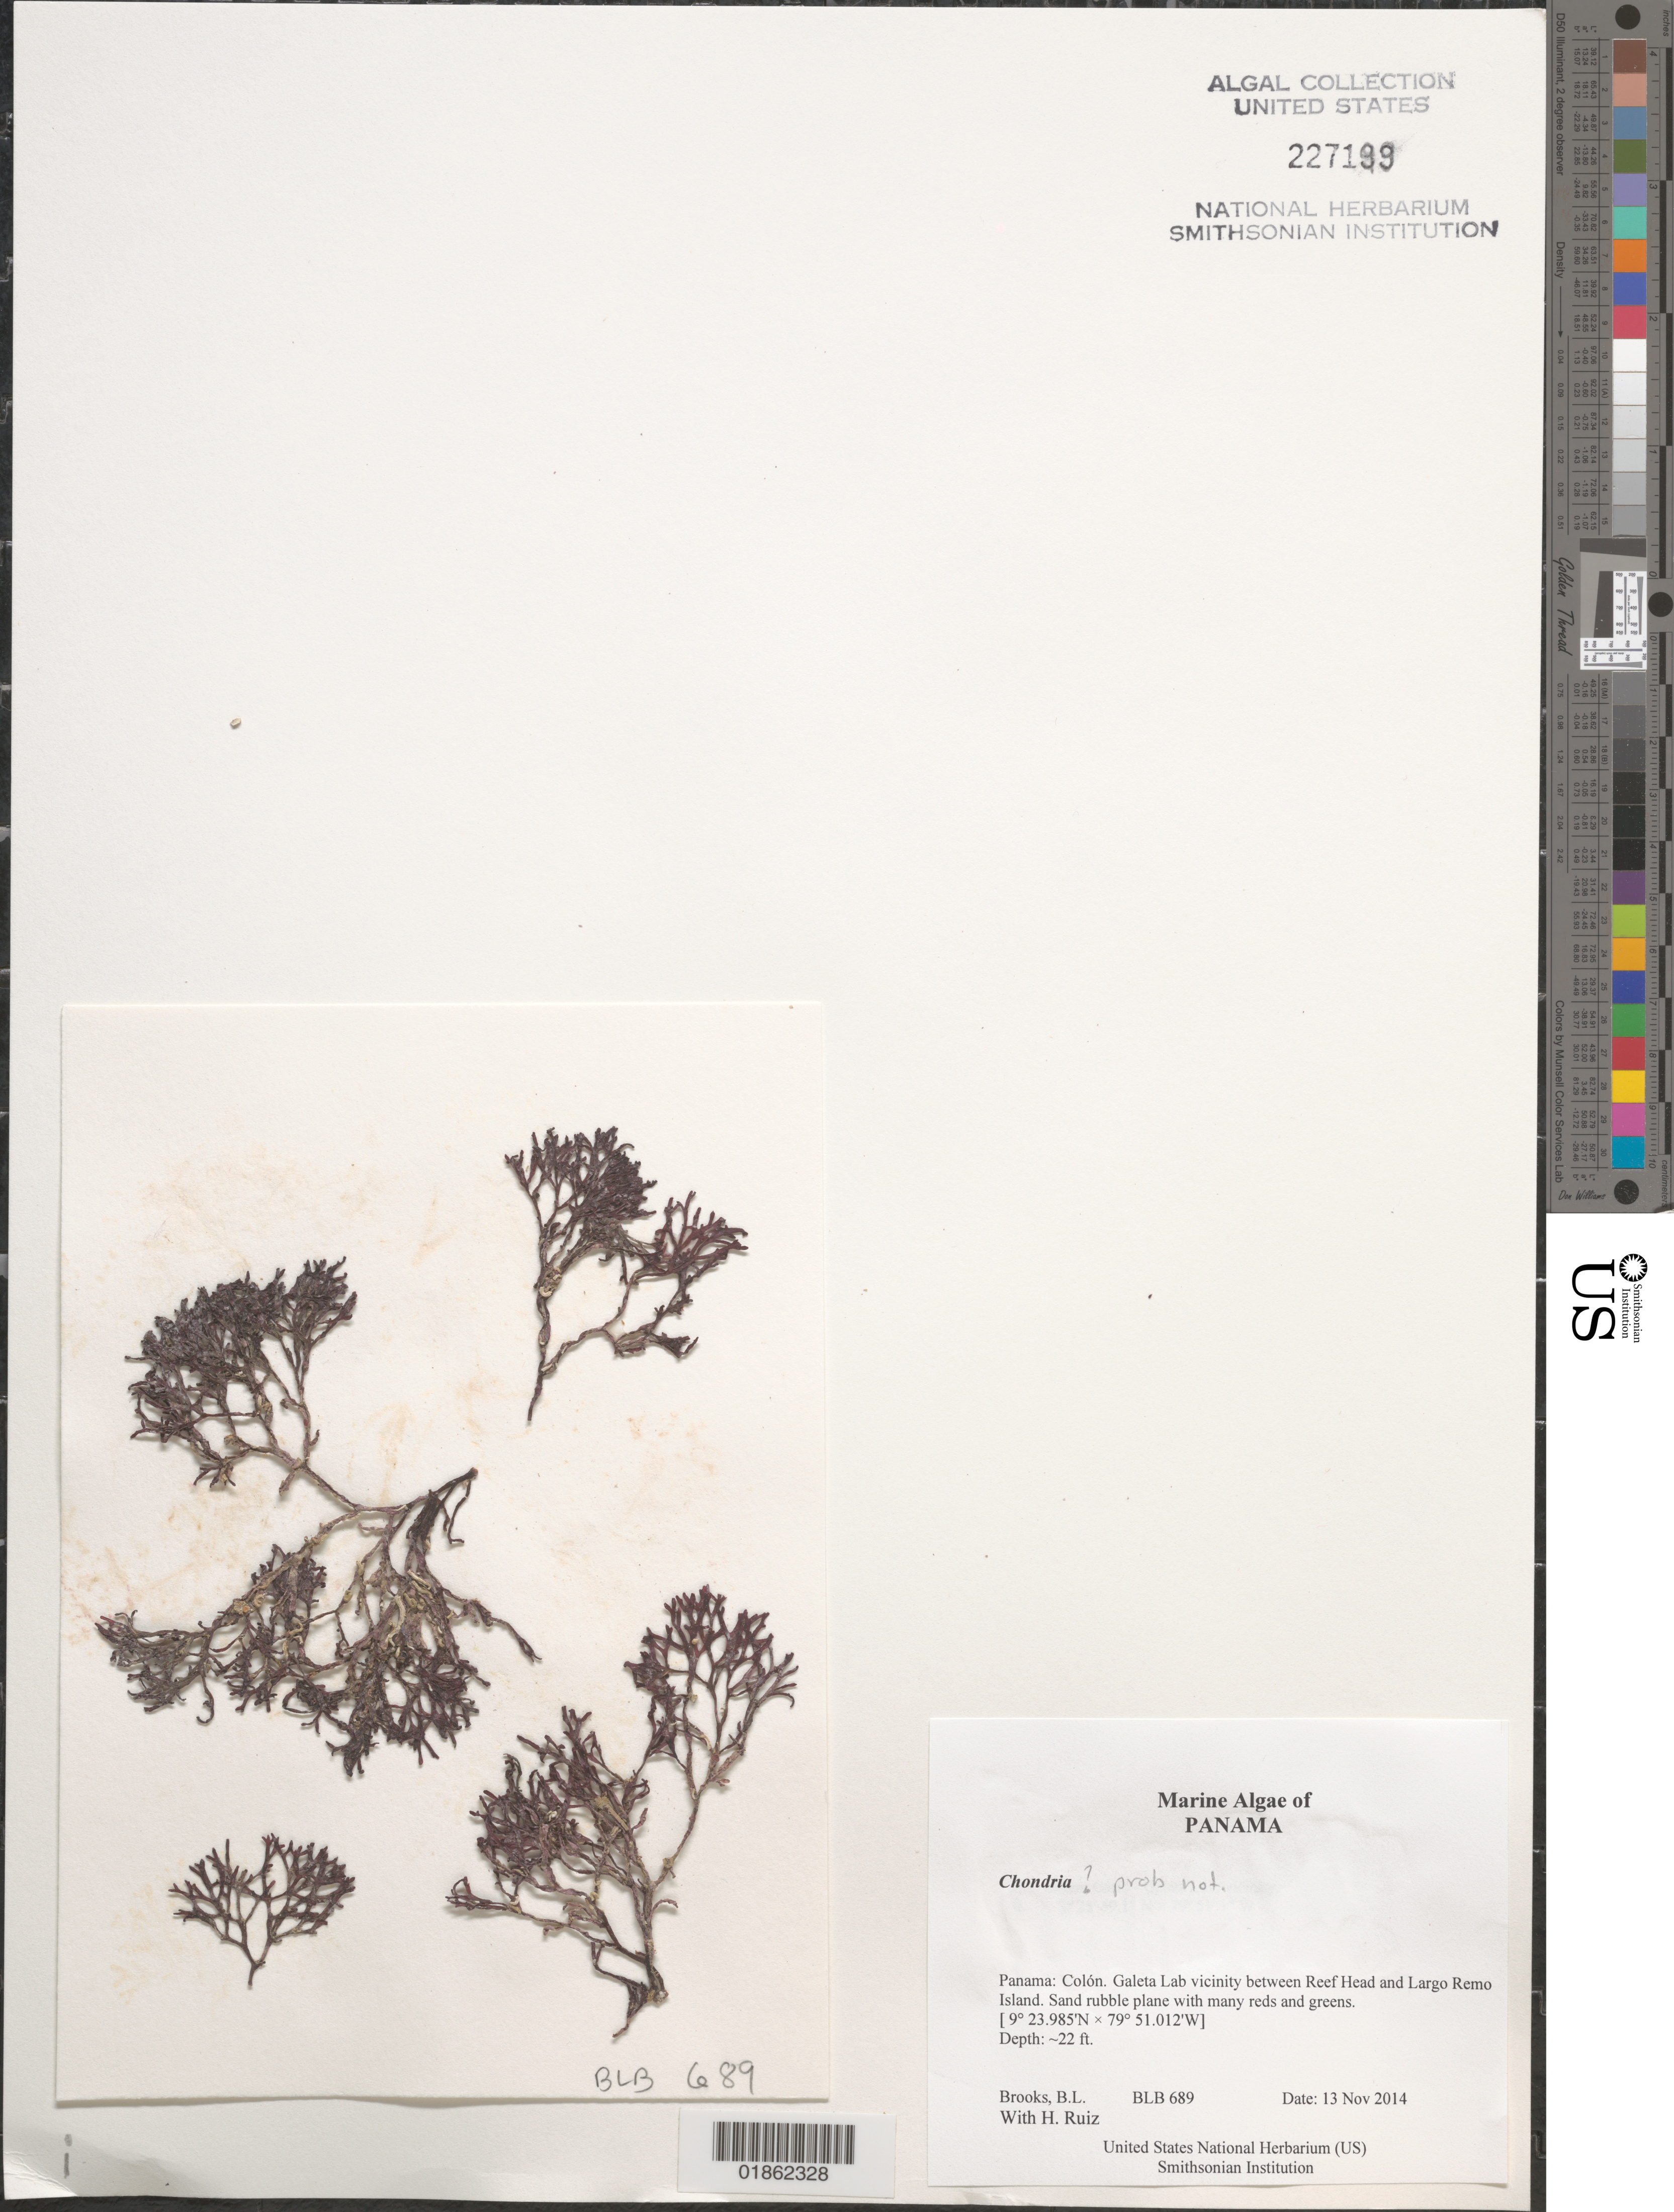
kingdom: Plantae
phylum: Rhodophyta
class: Florideophyceae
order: Ceramiales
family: Rhodomelaceae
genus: Chondria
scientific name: Chondria sp.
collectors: B. Brooks & H. Ruiz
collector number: BLB 689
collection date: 2014-11-13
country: Panama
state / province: Colón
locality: Carib - Galeta Lab, vicinity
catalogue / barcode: US 227199